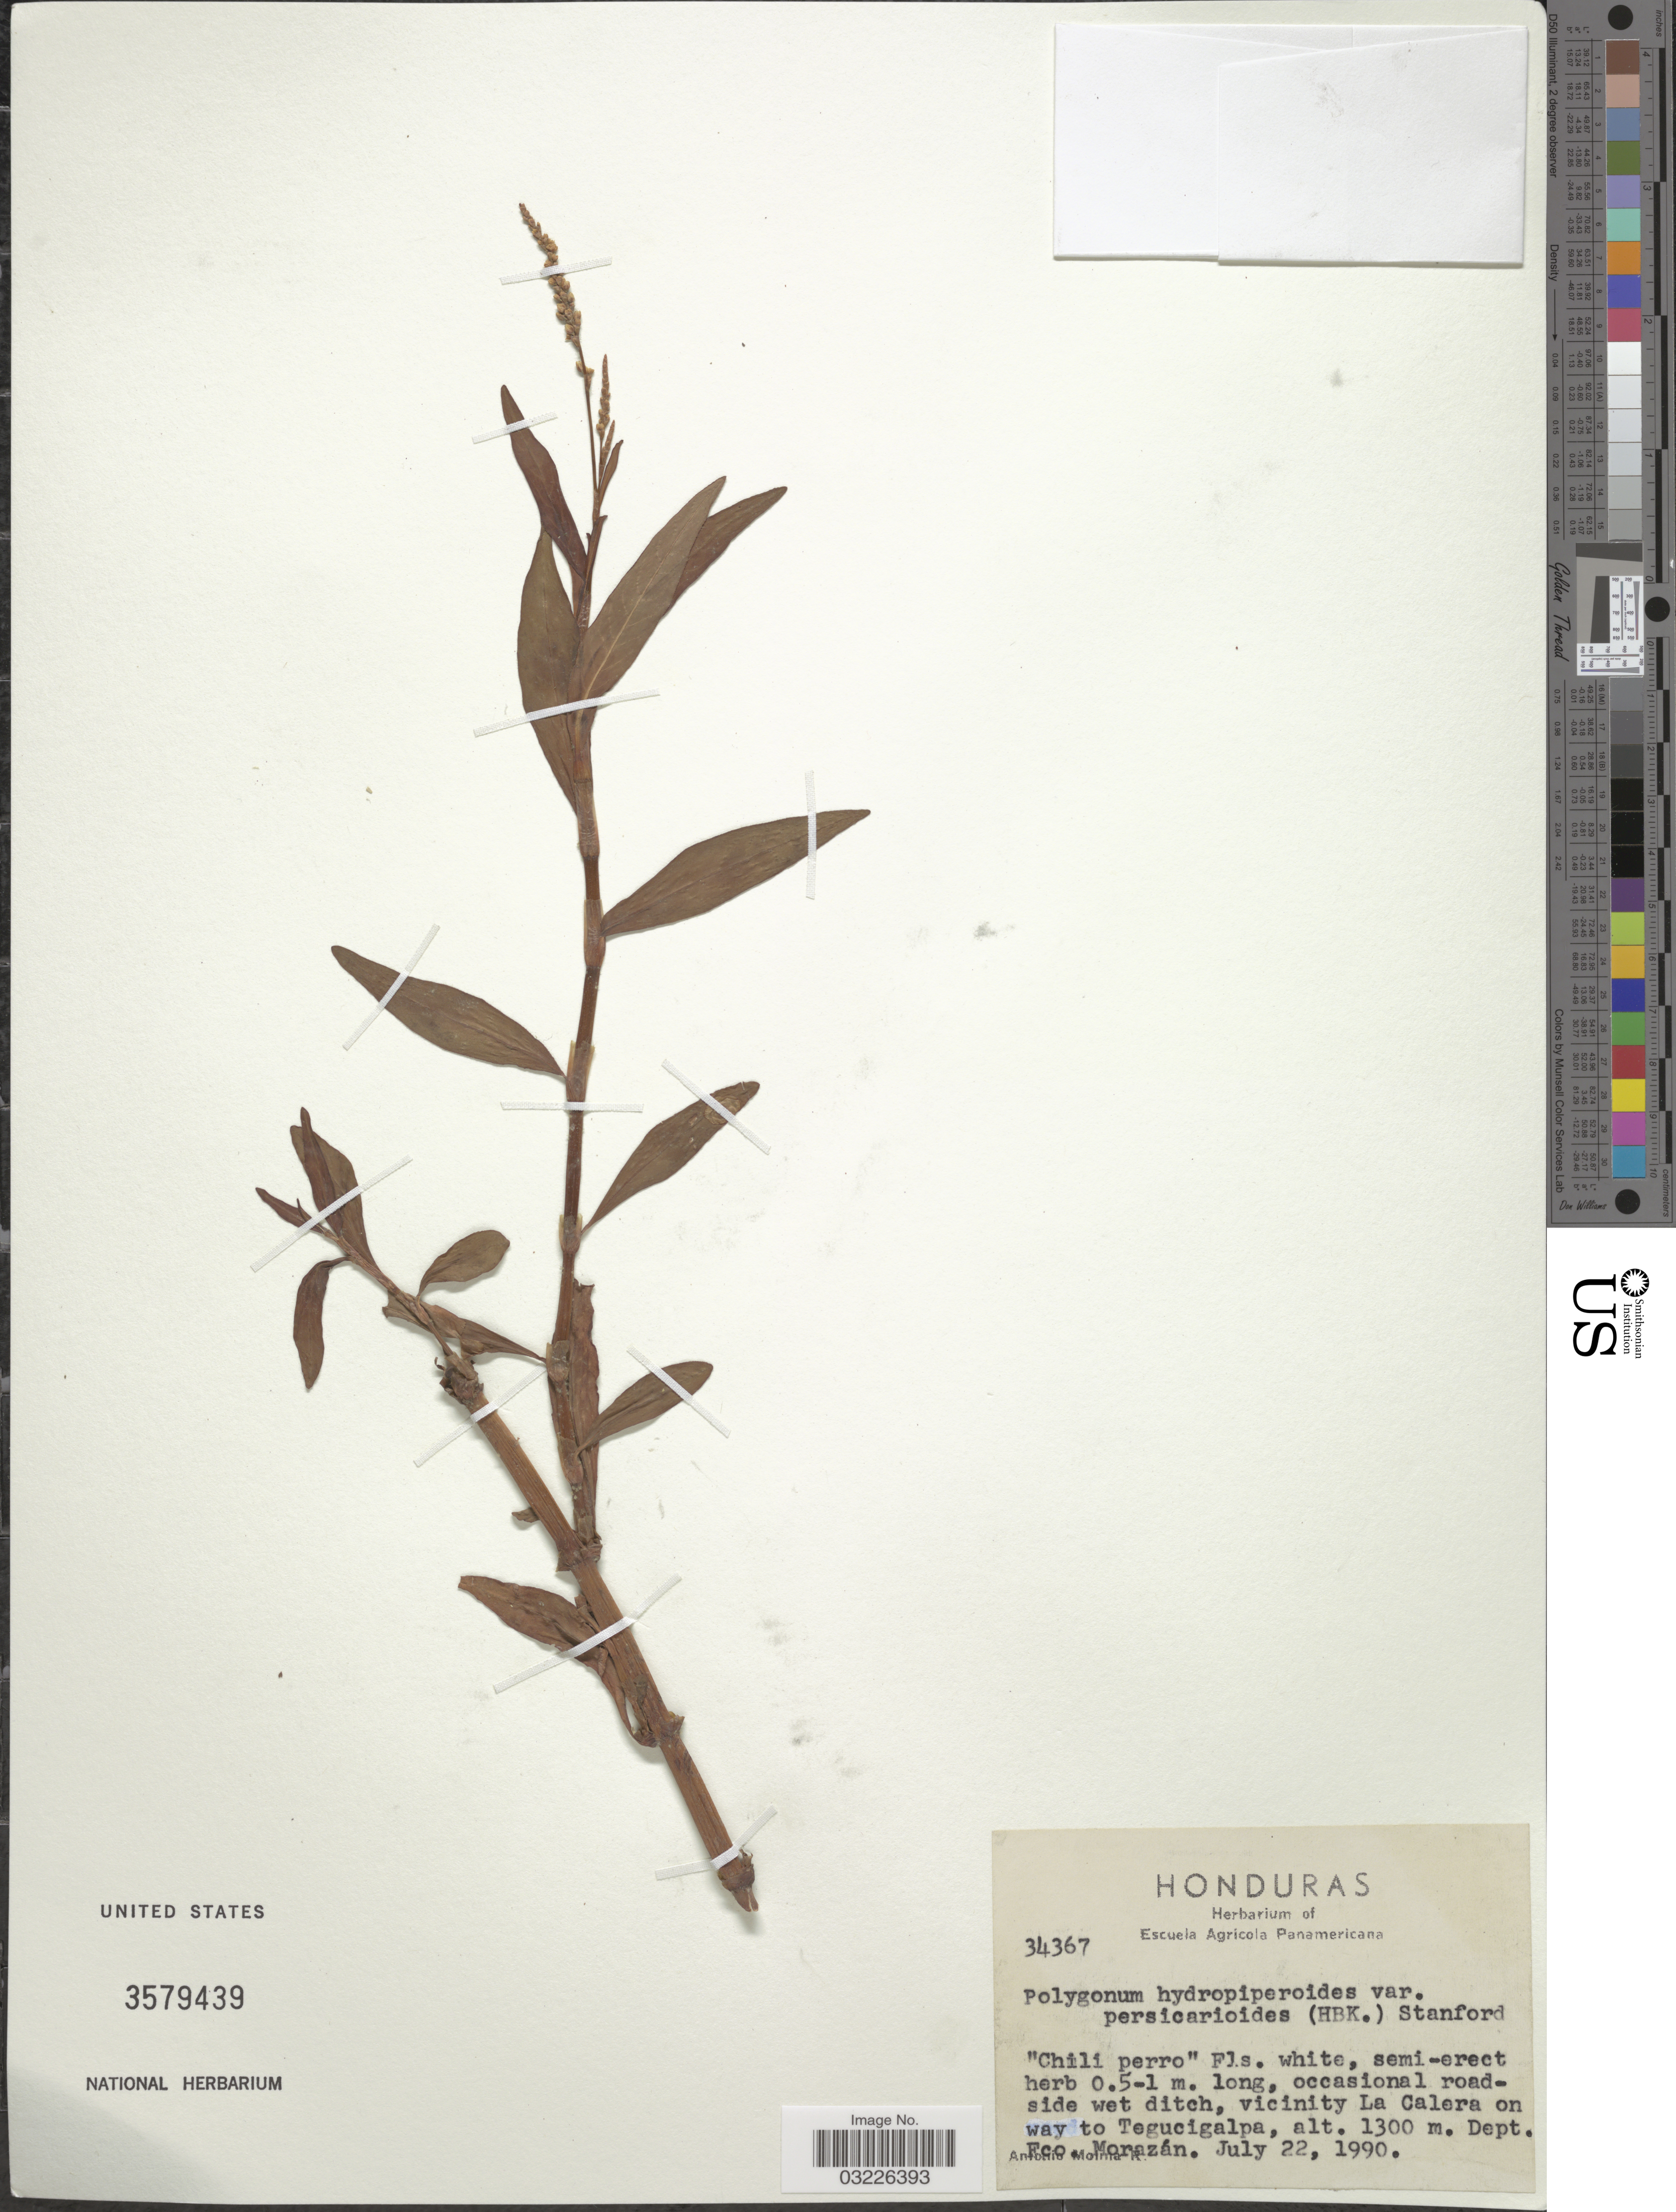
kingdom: Plantae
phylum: Tracheophyta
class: Magnoliopsida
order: Caryophyllales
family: Polygonaceae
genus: Polygonum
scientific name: Polygonum hydropiperoides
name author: Michx.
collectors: A. Molina R.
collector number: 34367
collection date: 1990-07-22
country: Honduras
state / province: Fco. Morazán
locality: Vicinity La Calera on way to Tegucigalpa, Dept. Fco. Morazán.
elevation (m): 1300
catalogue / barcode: US 3579439